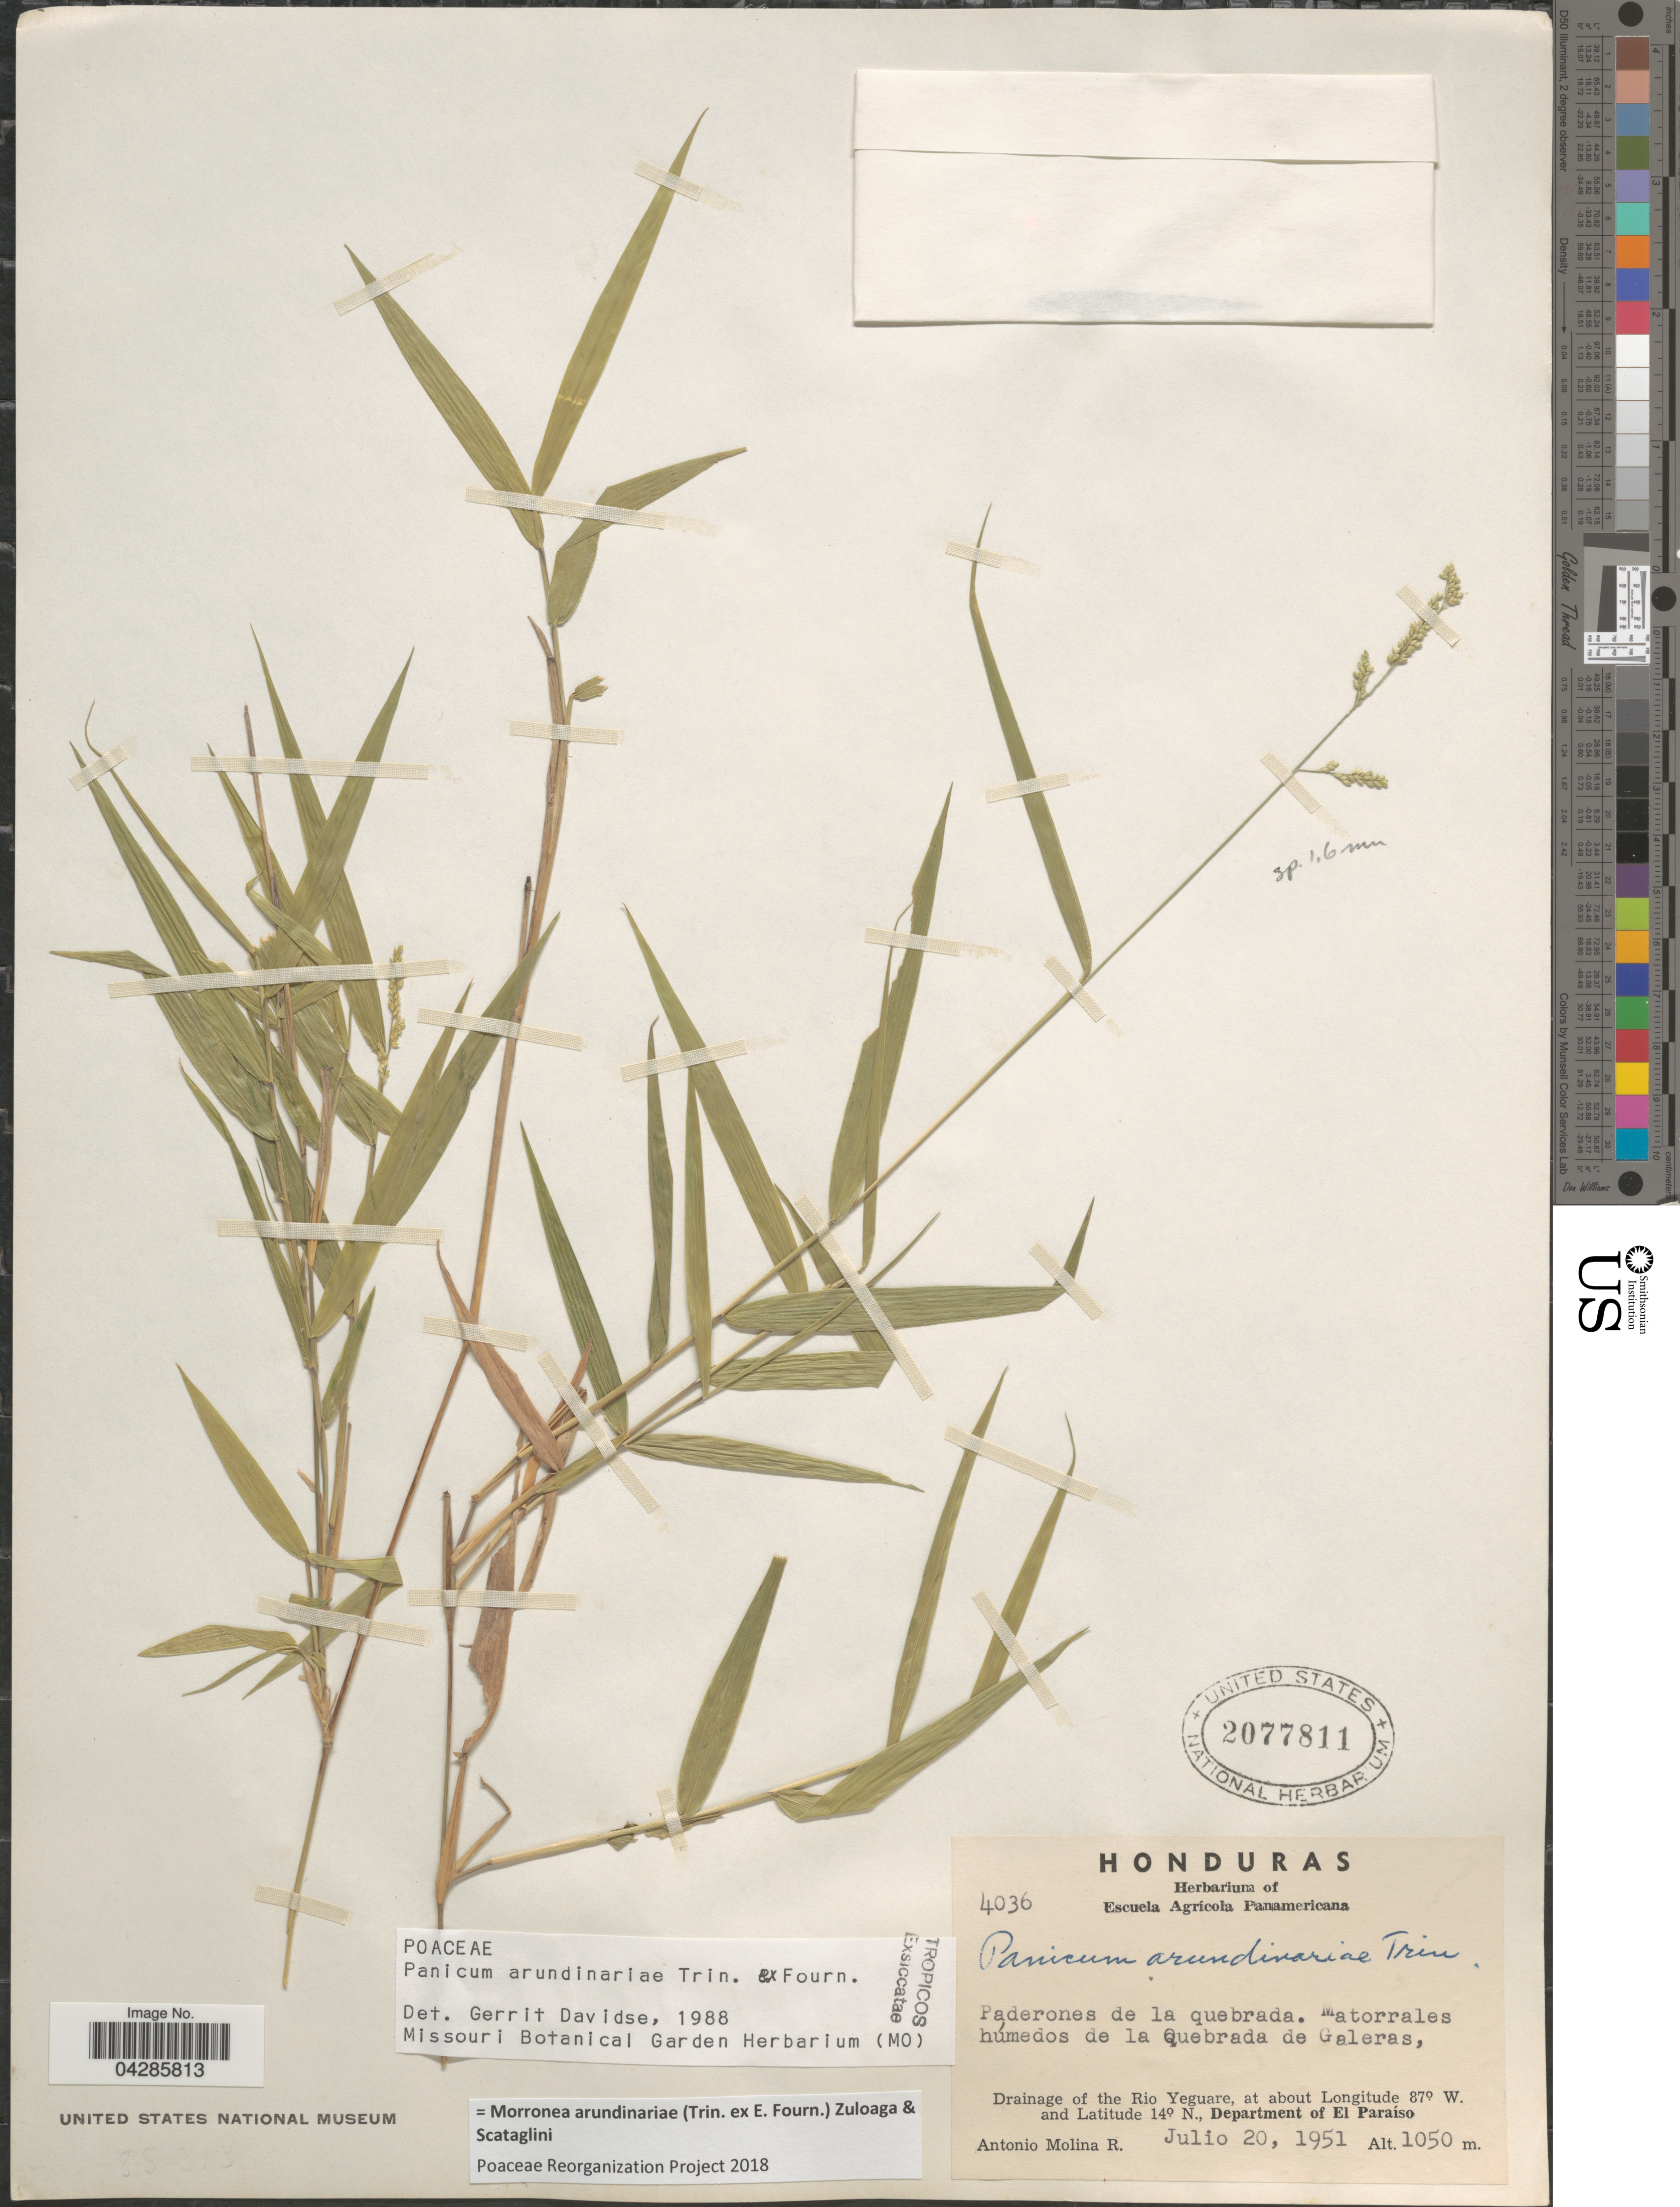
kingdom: Plantae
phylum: Tracheophyta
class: Liliopsida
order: Poales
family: Poaceae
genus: Morronea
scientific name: Morronea arundinariae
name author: (Trin. ex E. Fourn.) Zuloaga & Scataglini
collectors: A. Molina R.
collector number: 4036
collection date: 1951-07-20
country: Honduras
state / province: El Paraiso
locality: Paderones de la quebrada. Matorrales húmedos de la Quebrada de Galeras. Drainage of the Rio Yeguare, Department of El Paraíso.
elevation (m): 1050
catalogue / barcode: US 2077811